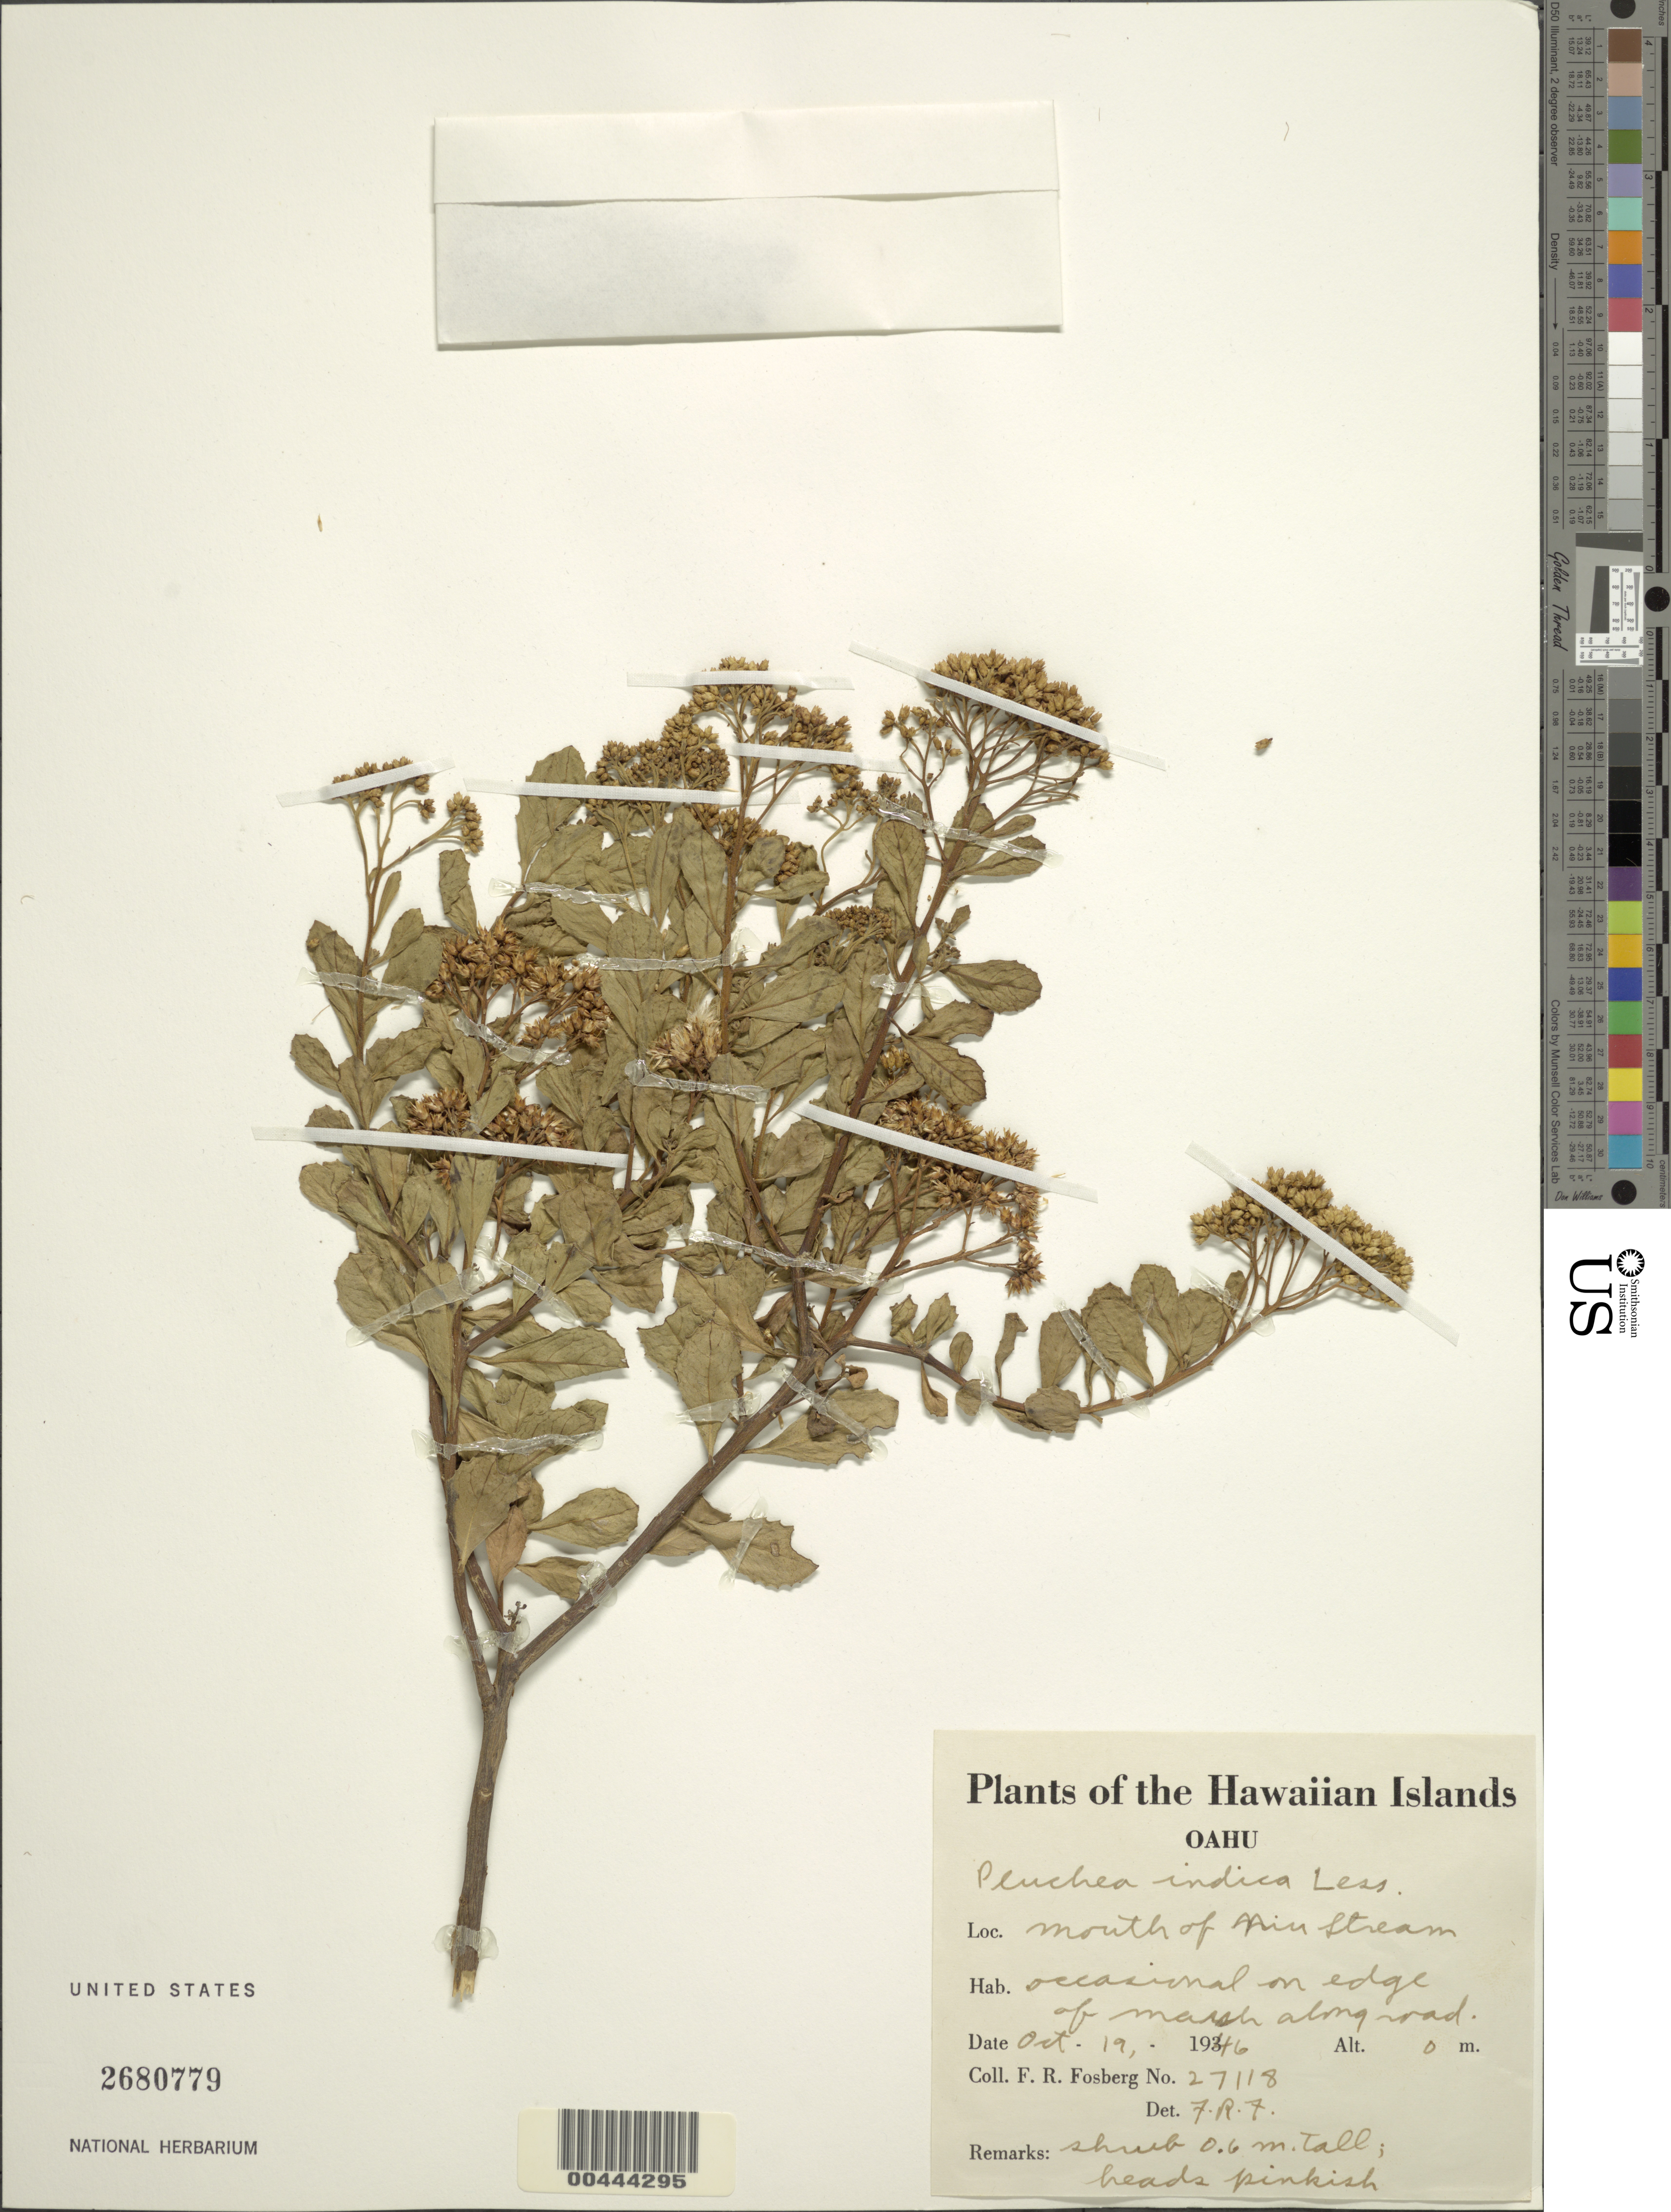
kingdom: Plantae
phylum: Tracheophyta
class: Magnoliopsida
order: Asterales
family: Asteraceae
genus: Pluchea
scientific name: Pluchea indica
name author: (L.) Less.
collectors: F. R. Fosberg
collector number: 27118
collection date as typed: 19 Oct 1946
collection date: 1946-10-19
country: United States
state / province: Hawaii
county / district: Honolulu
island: Oahu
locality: Mouth of Niu Stream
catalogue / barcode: US 2680779